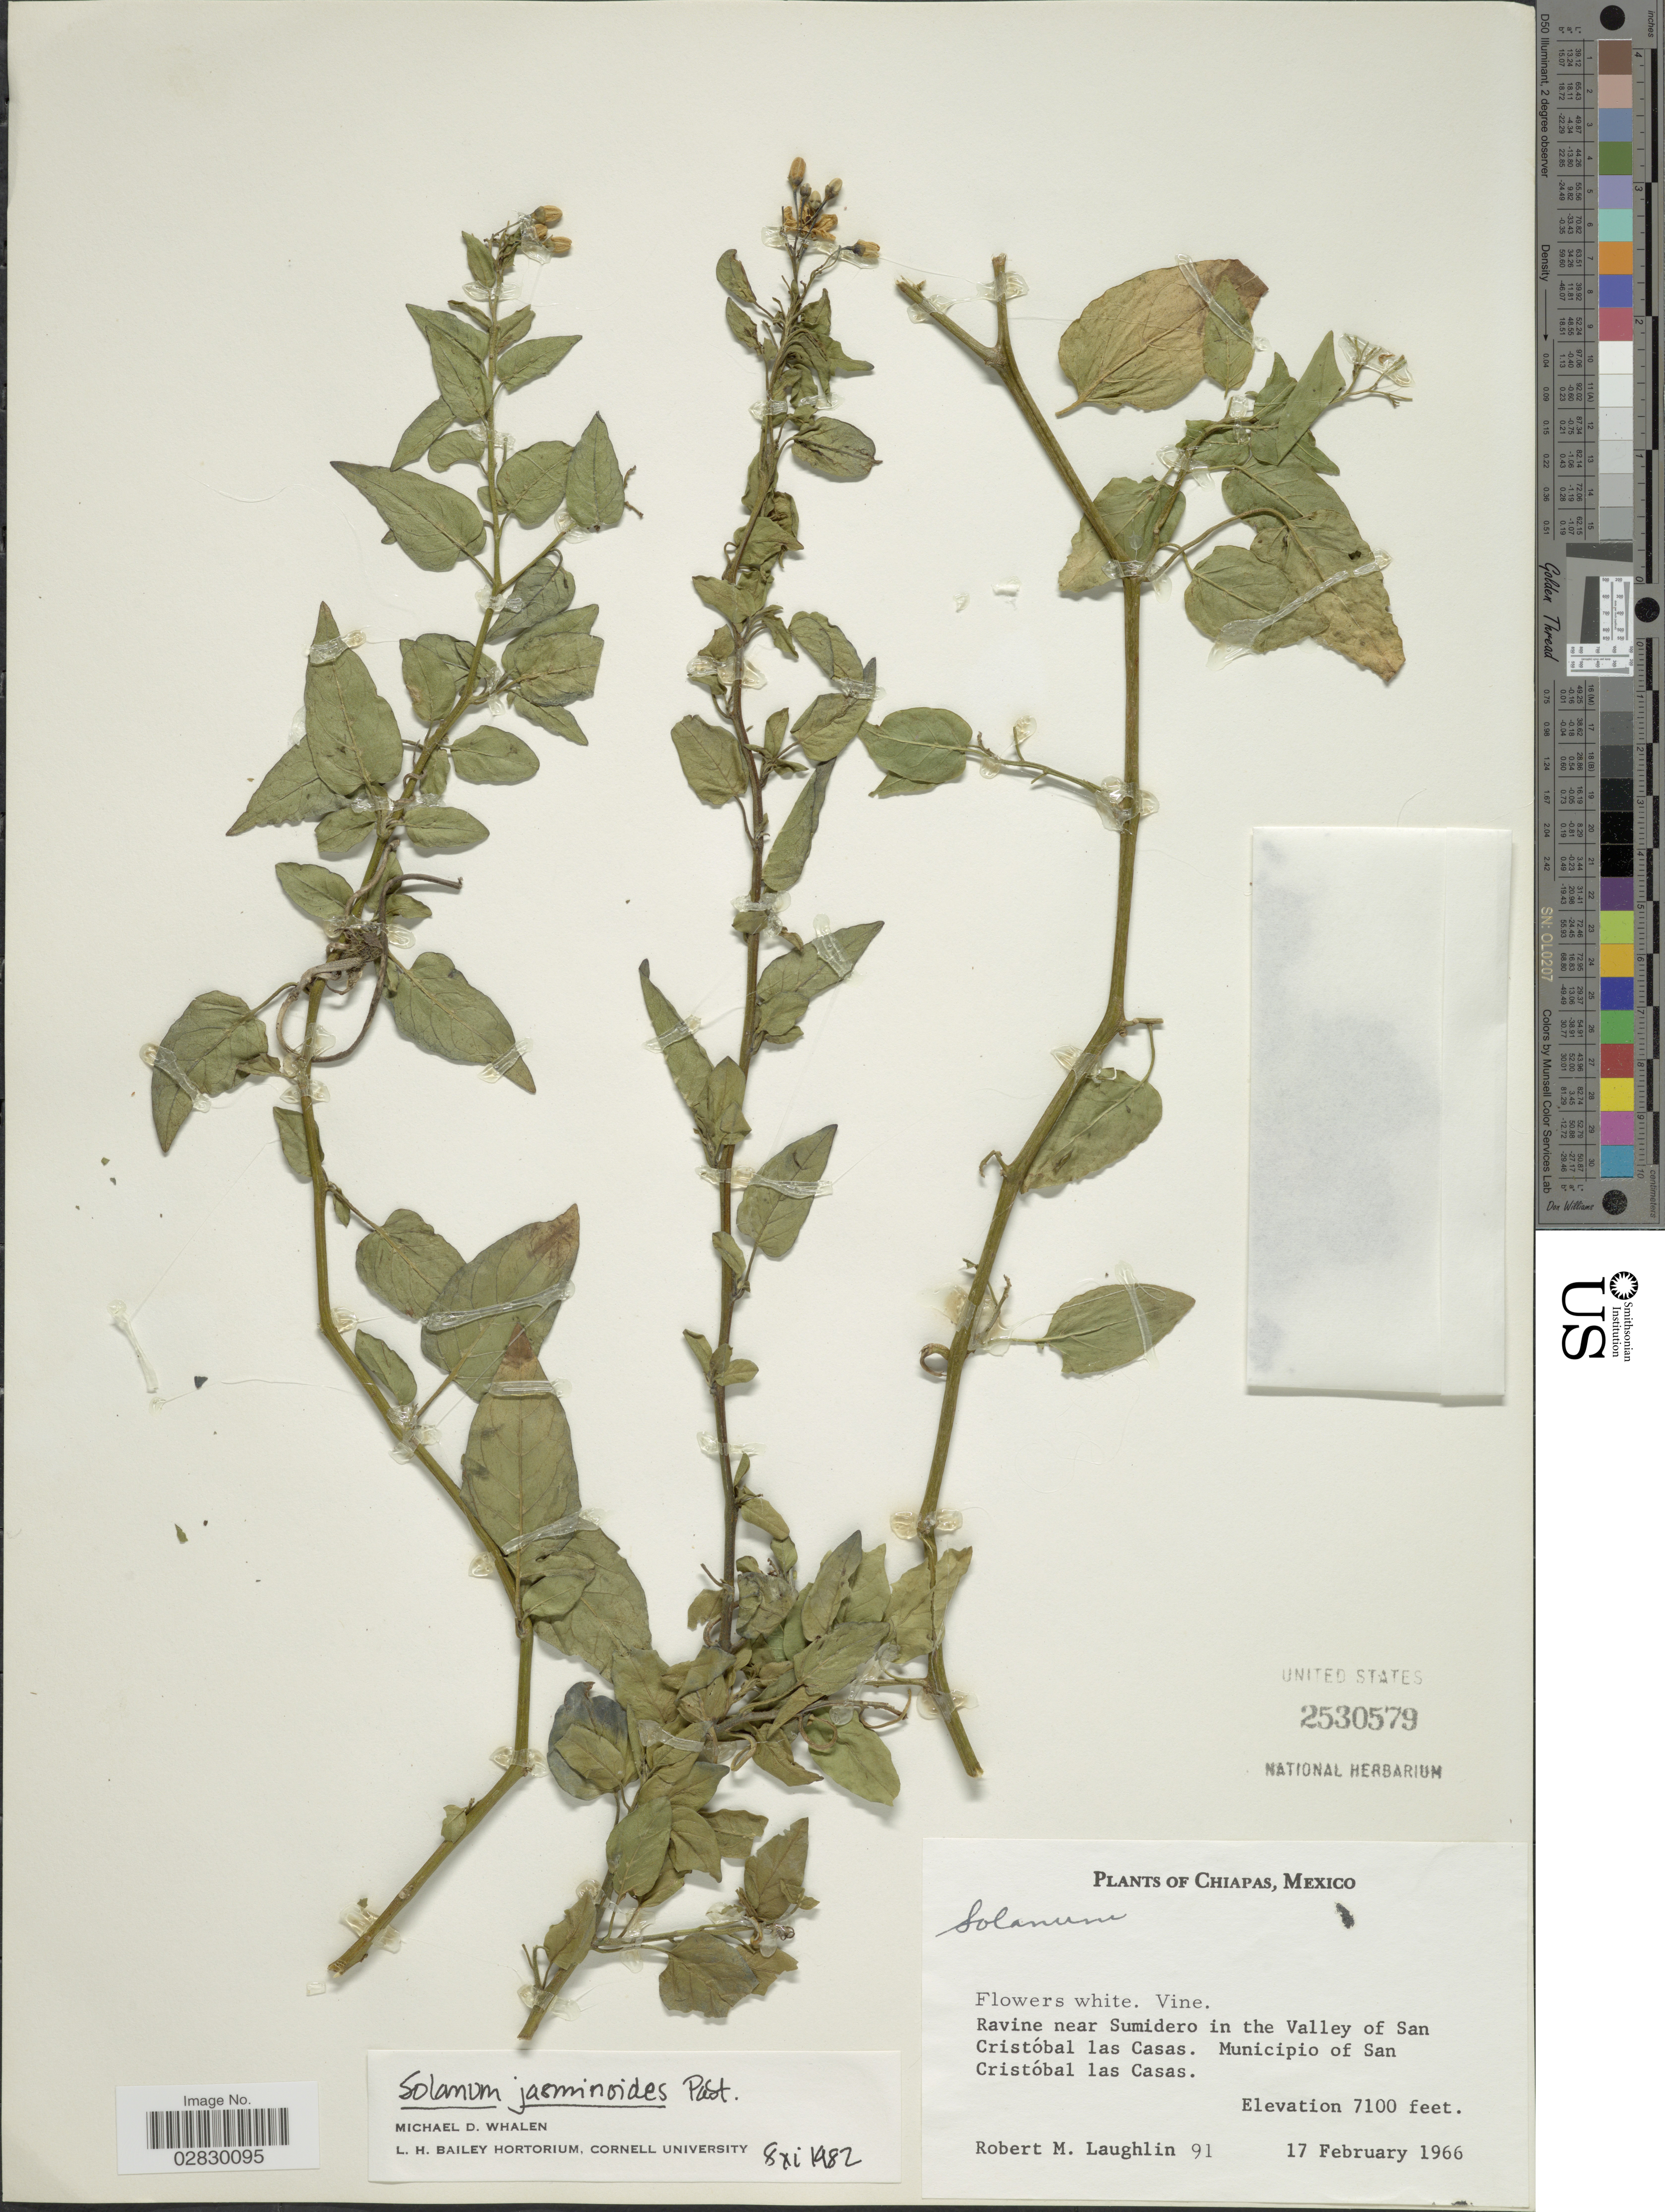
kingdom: Plantae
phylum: Tracheophyta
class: Magnoliopsida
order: Solanales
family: Solanaceae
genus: Solanum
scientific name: Solanum jasminoides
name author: Paxton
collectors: R. M. Laughlin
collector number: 91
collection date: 1966-02-17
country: Mexico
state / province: Chiapas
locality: Ravine near Sumidero in the valley of San Cristóbal las Casas. Municipio of San Cristóbal las Casas.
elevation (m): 2164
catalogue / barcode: US 2530579